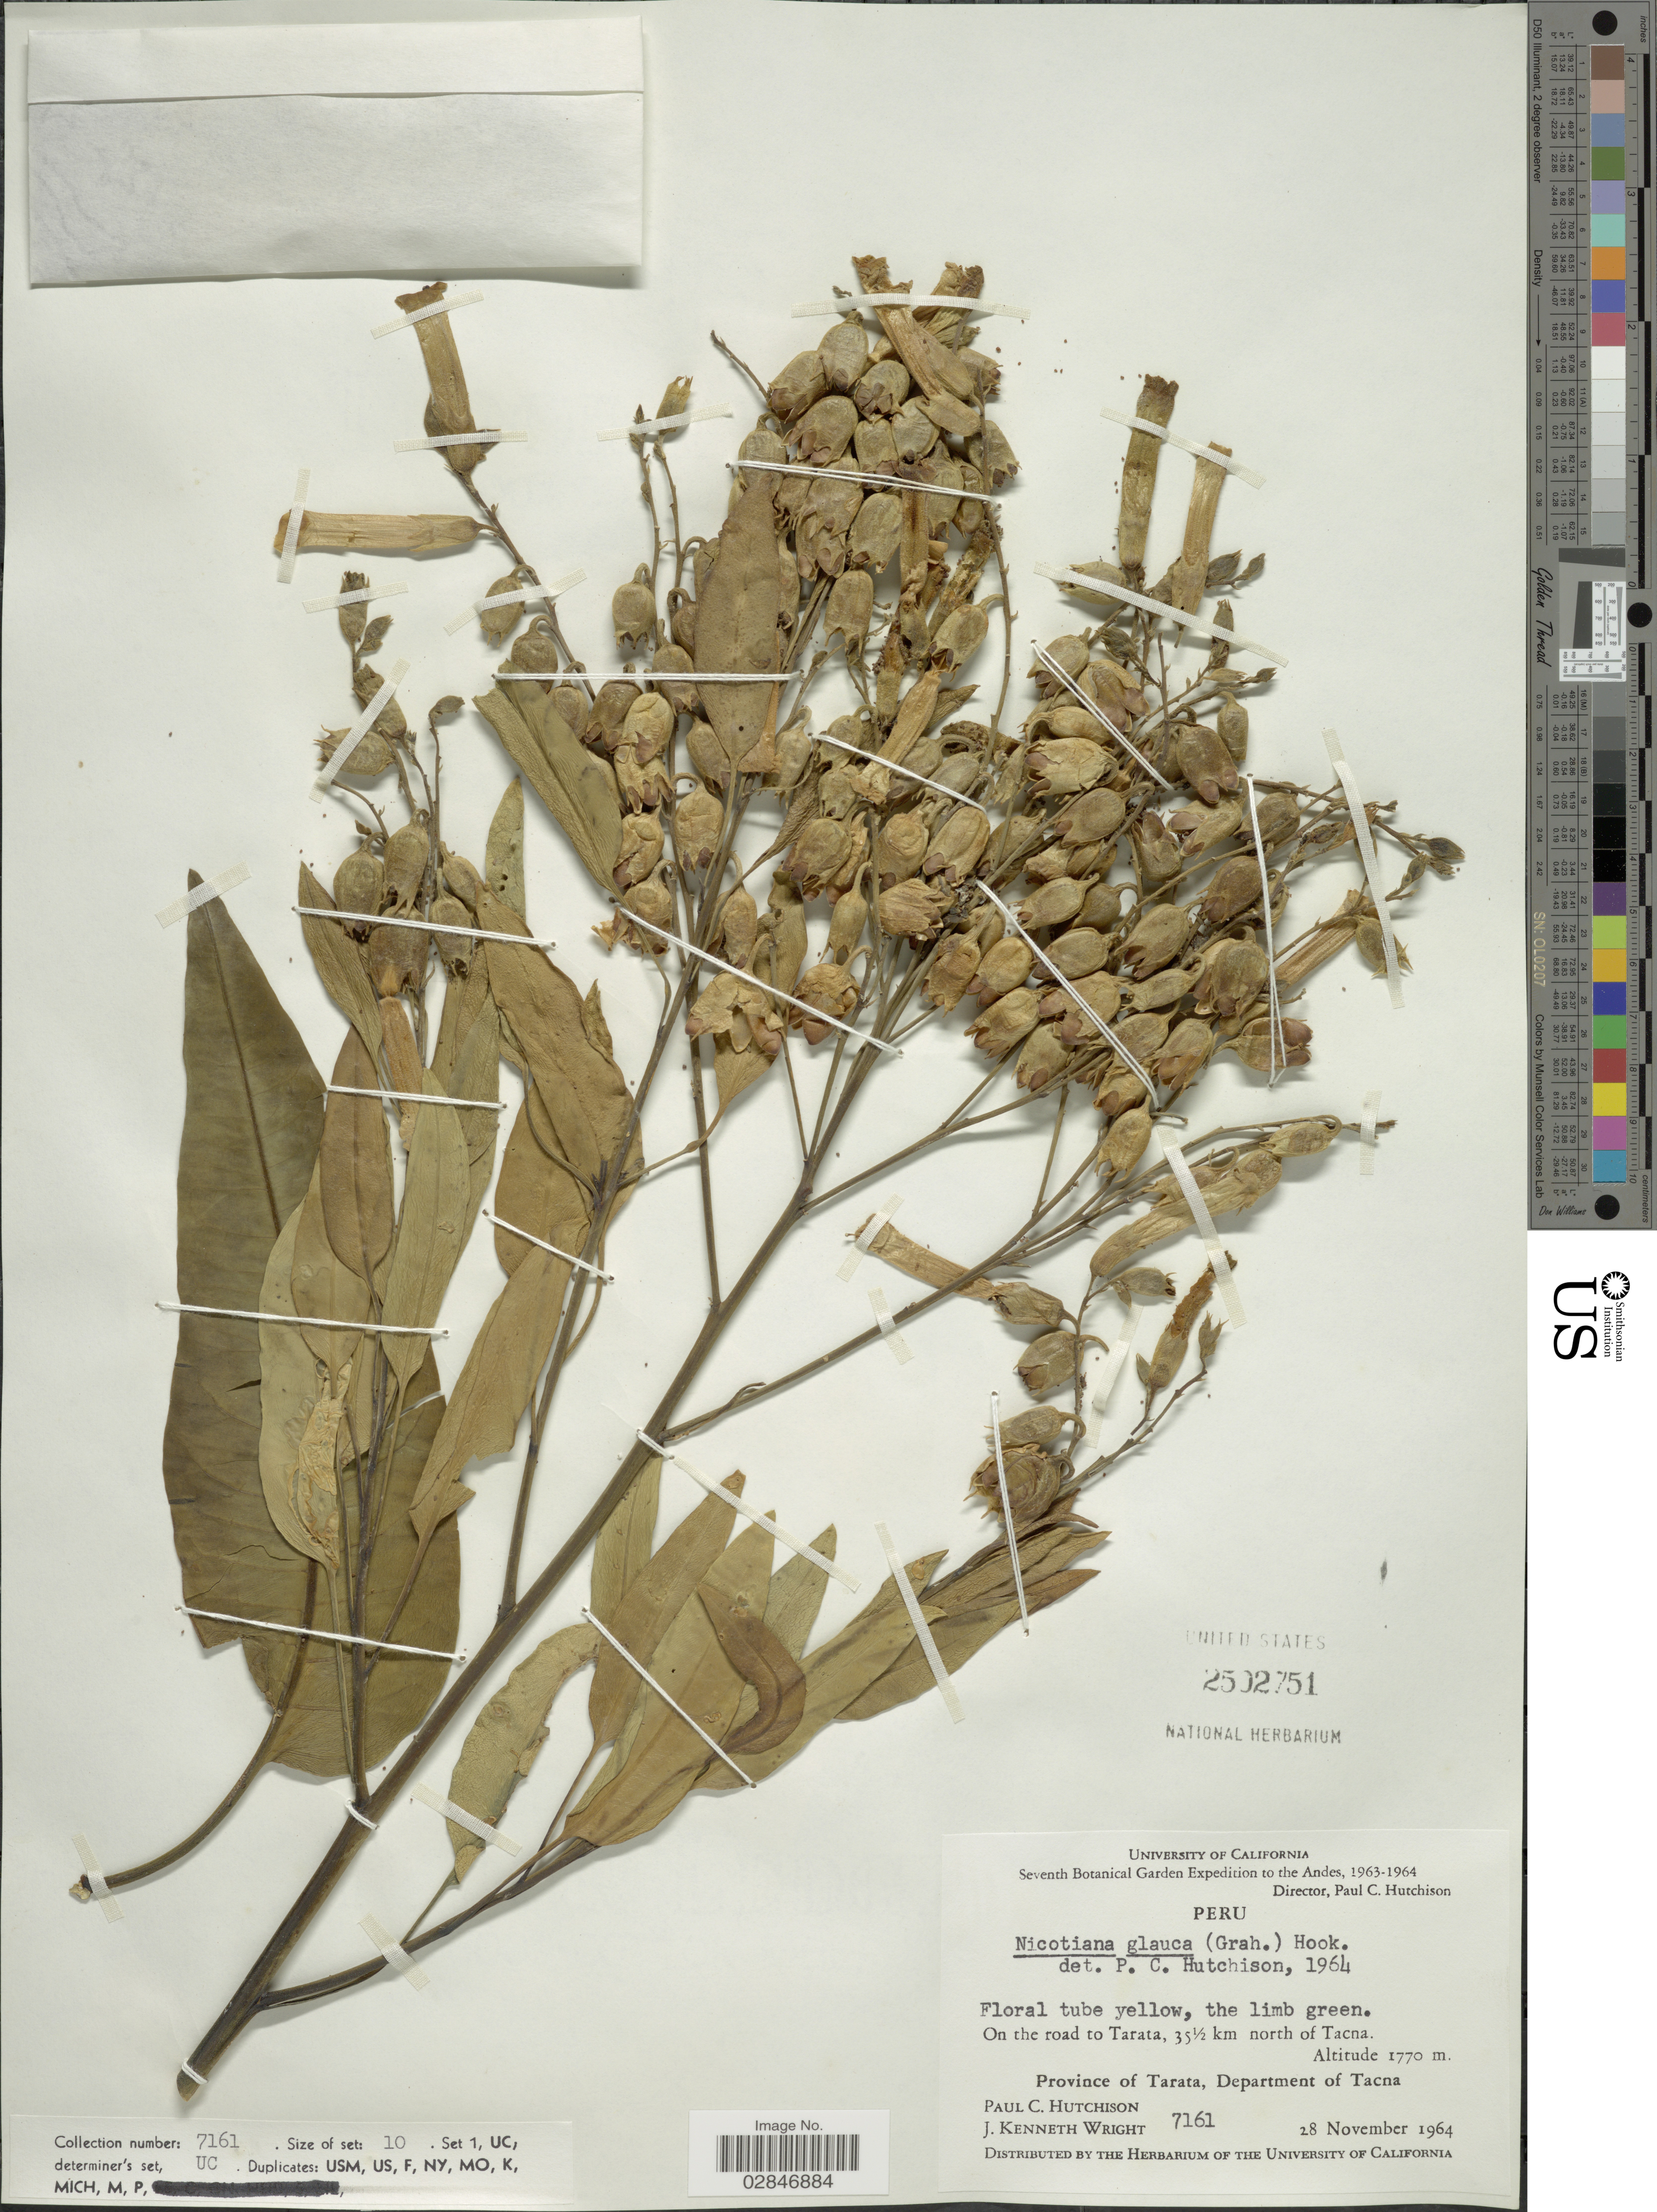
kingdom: Plantae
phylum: Tracheophyta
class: Magnoliopsida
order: Solanales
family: Solanaceae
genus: Nicotiana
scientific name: Nicotiana glauca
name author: Graham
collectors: P. C. Hutchison & J. K. Wright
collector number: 7161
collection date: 1964-11-28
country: Peru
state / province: Tacna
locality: The Andes, On the road to Tarata, 35½ km north of Tacna, Province of Tarata, Department of Tacna.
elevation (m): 1770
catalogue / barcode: US 2502751